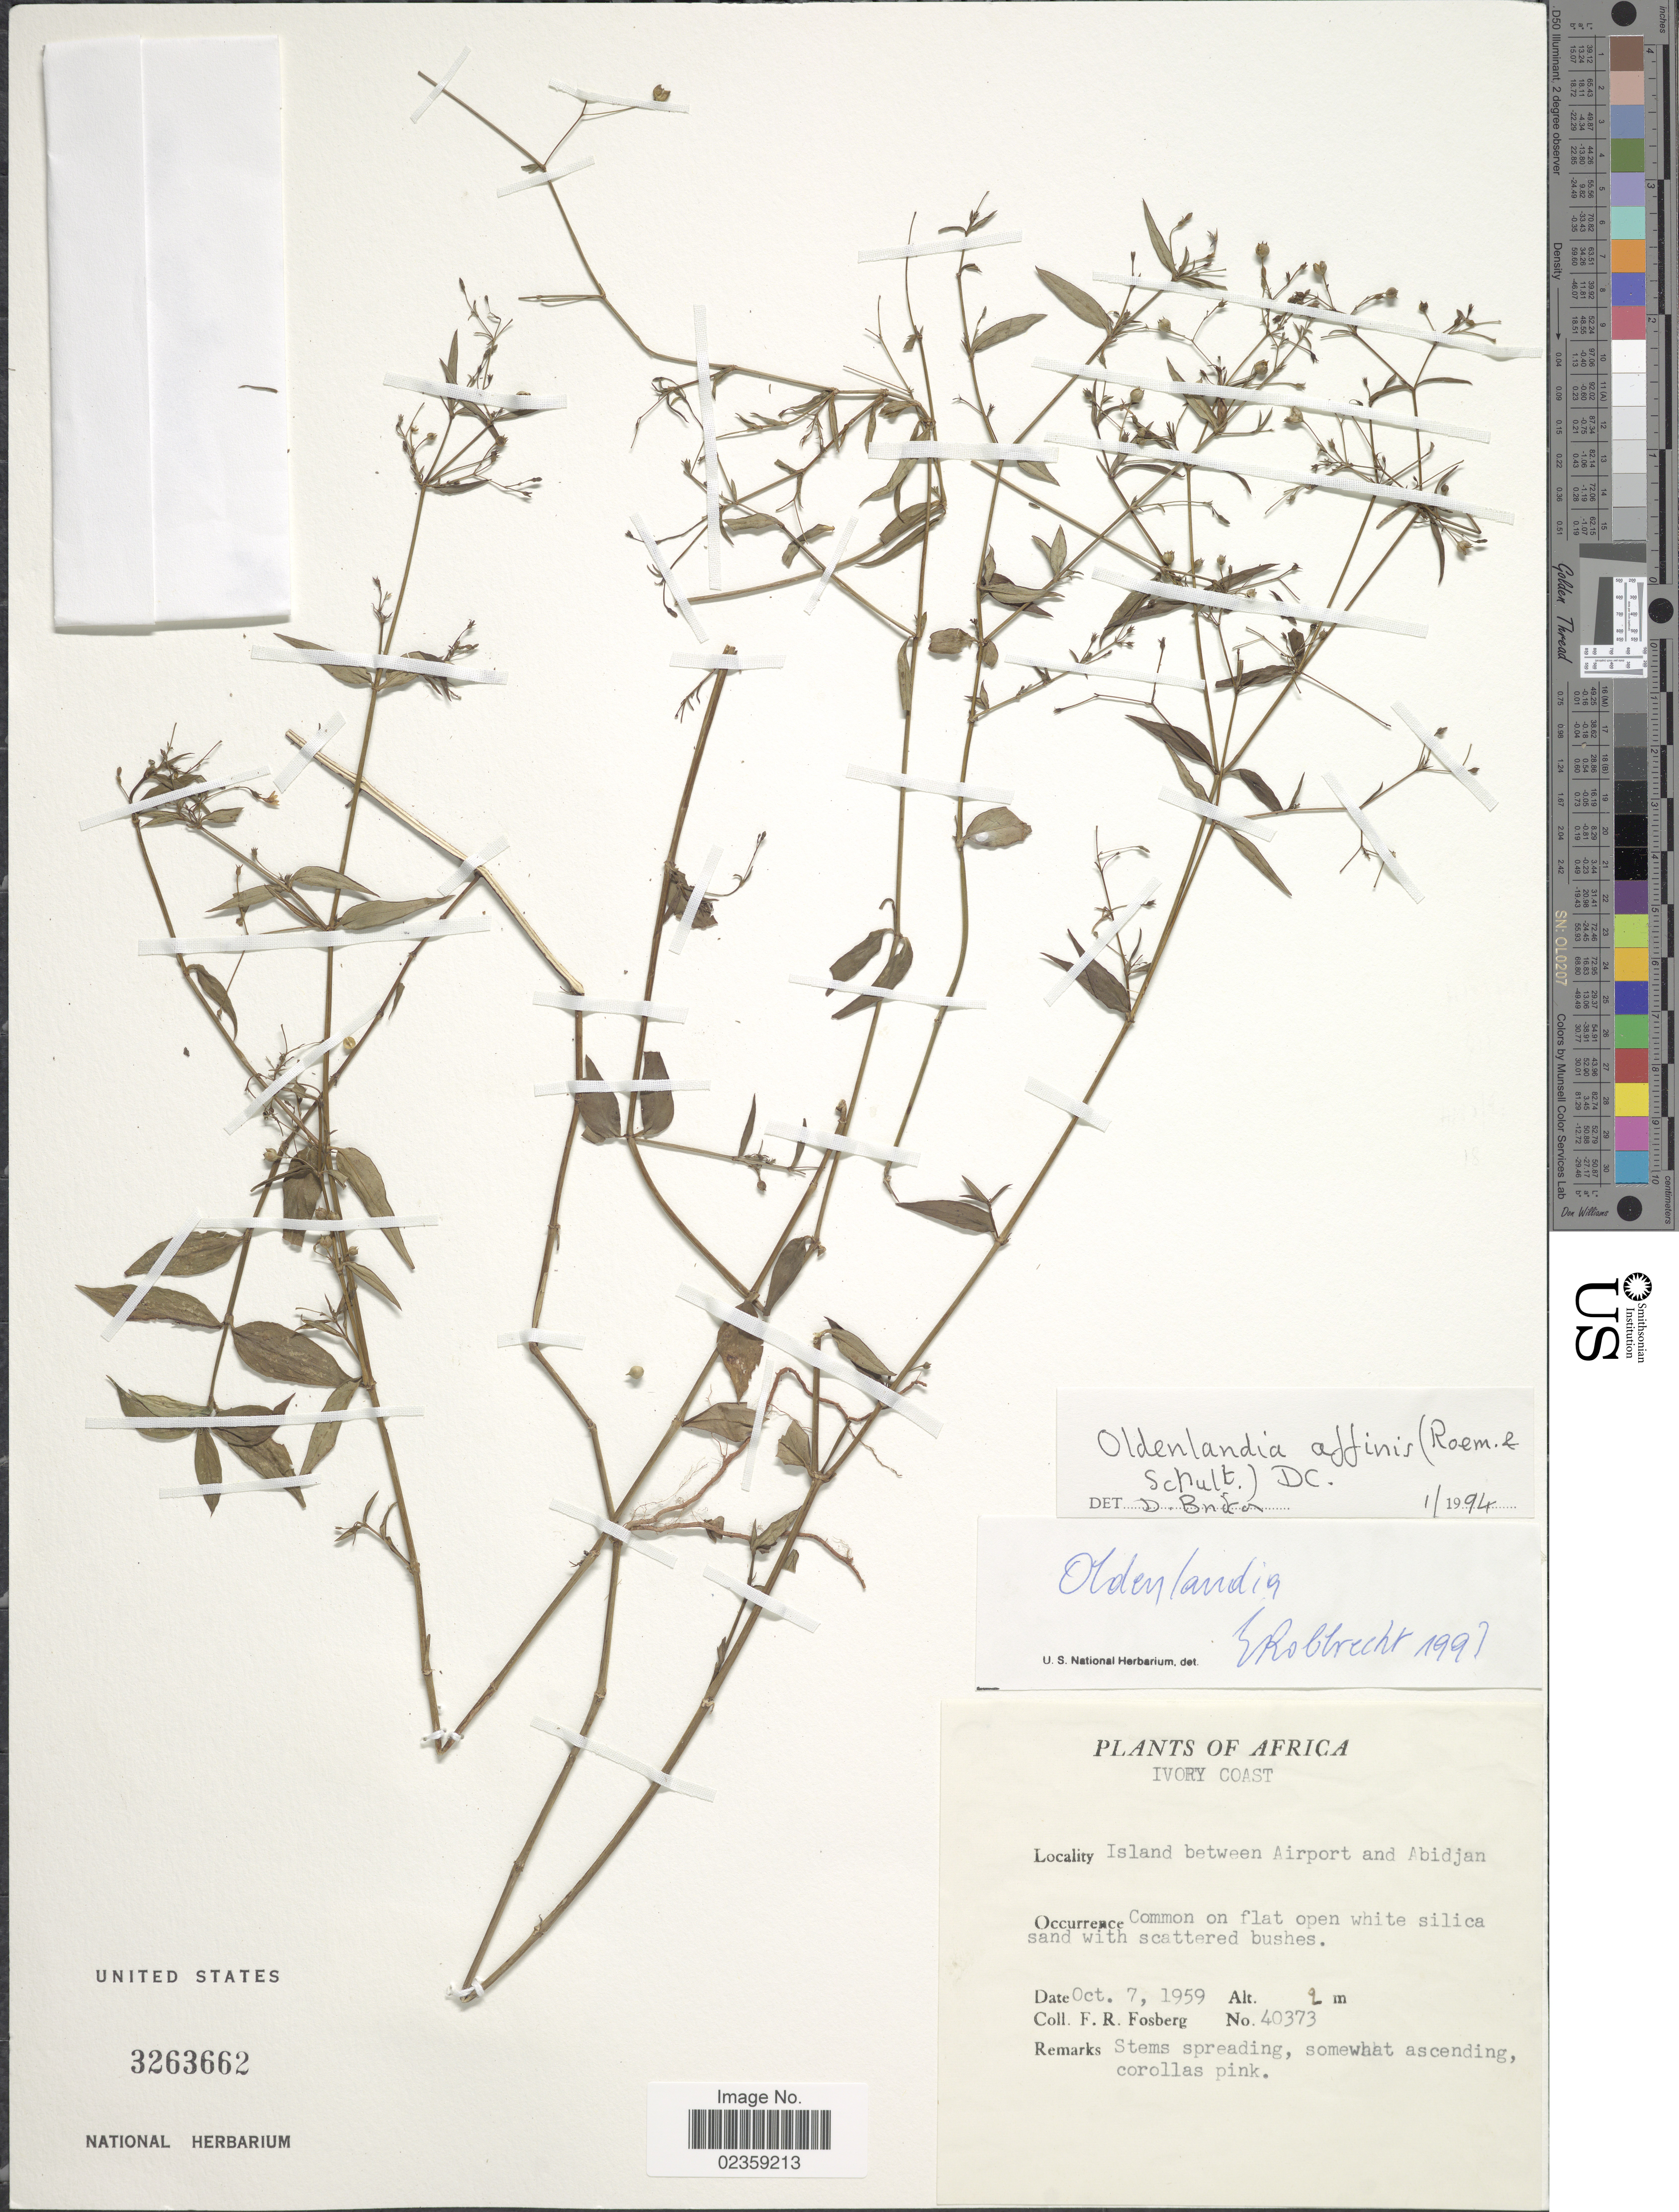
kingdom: Plantae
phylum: Tracheophyta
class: Magnoliopsida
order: Gentianales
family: Rubiaceae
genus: Oldenlandia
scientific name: Oldenlandia affinis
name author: (Roem.) DC.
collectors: F. R. Fosberg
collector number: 40373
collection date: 1959-10-07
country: Ivory Coast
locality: Island between Airport and Abidjan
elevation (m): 2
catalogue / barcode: US 3263662